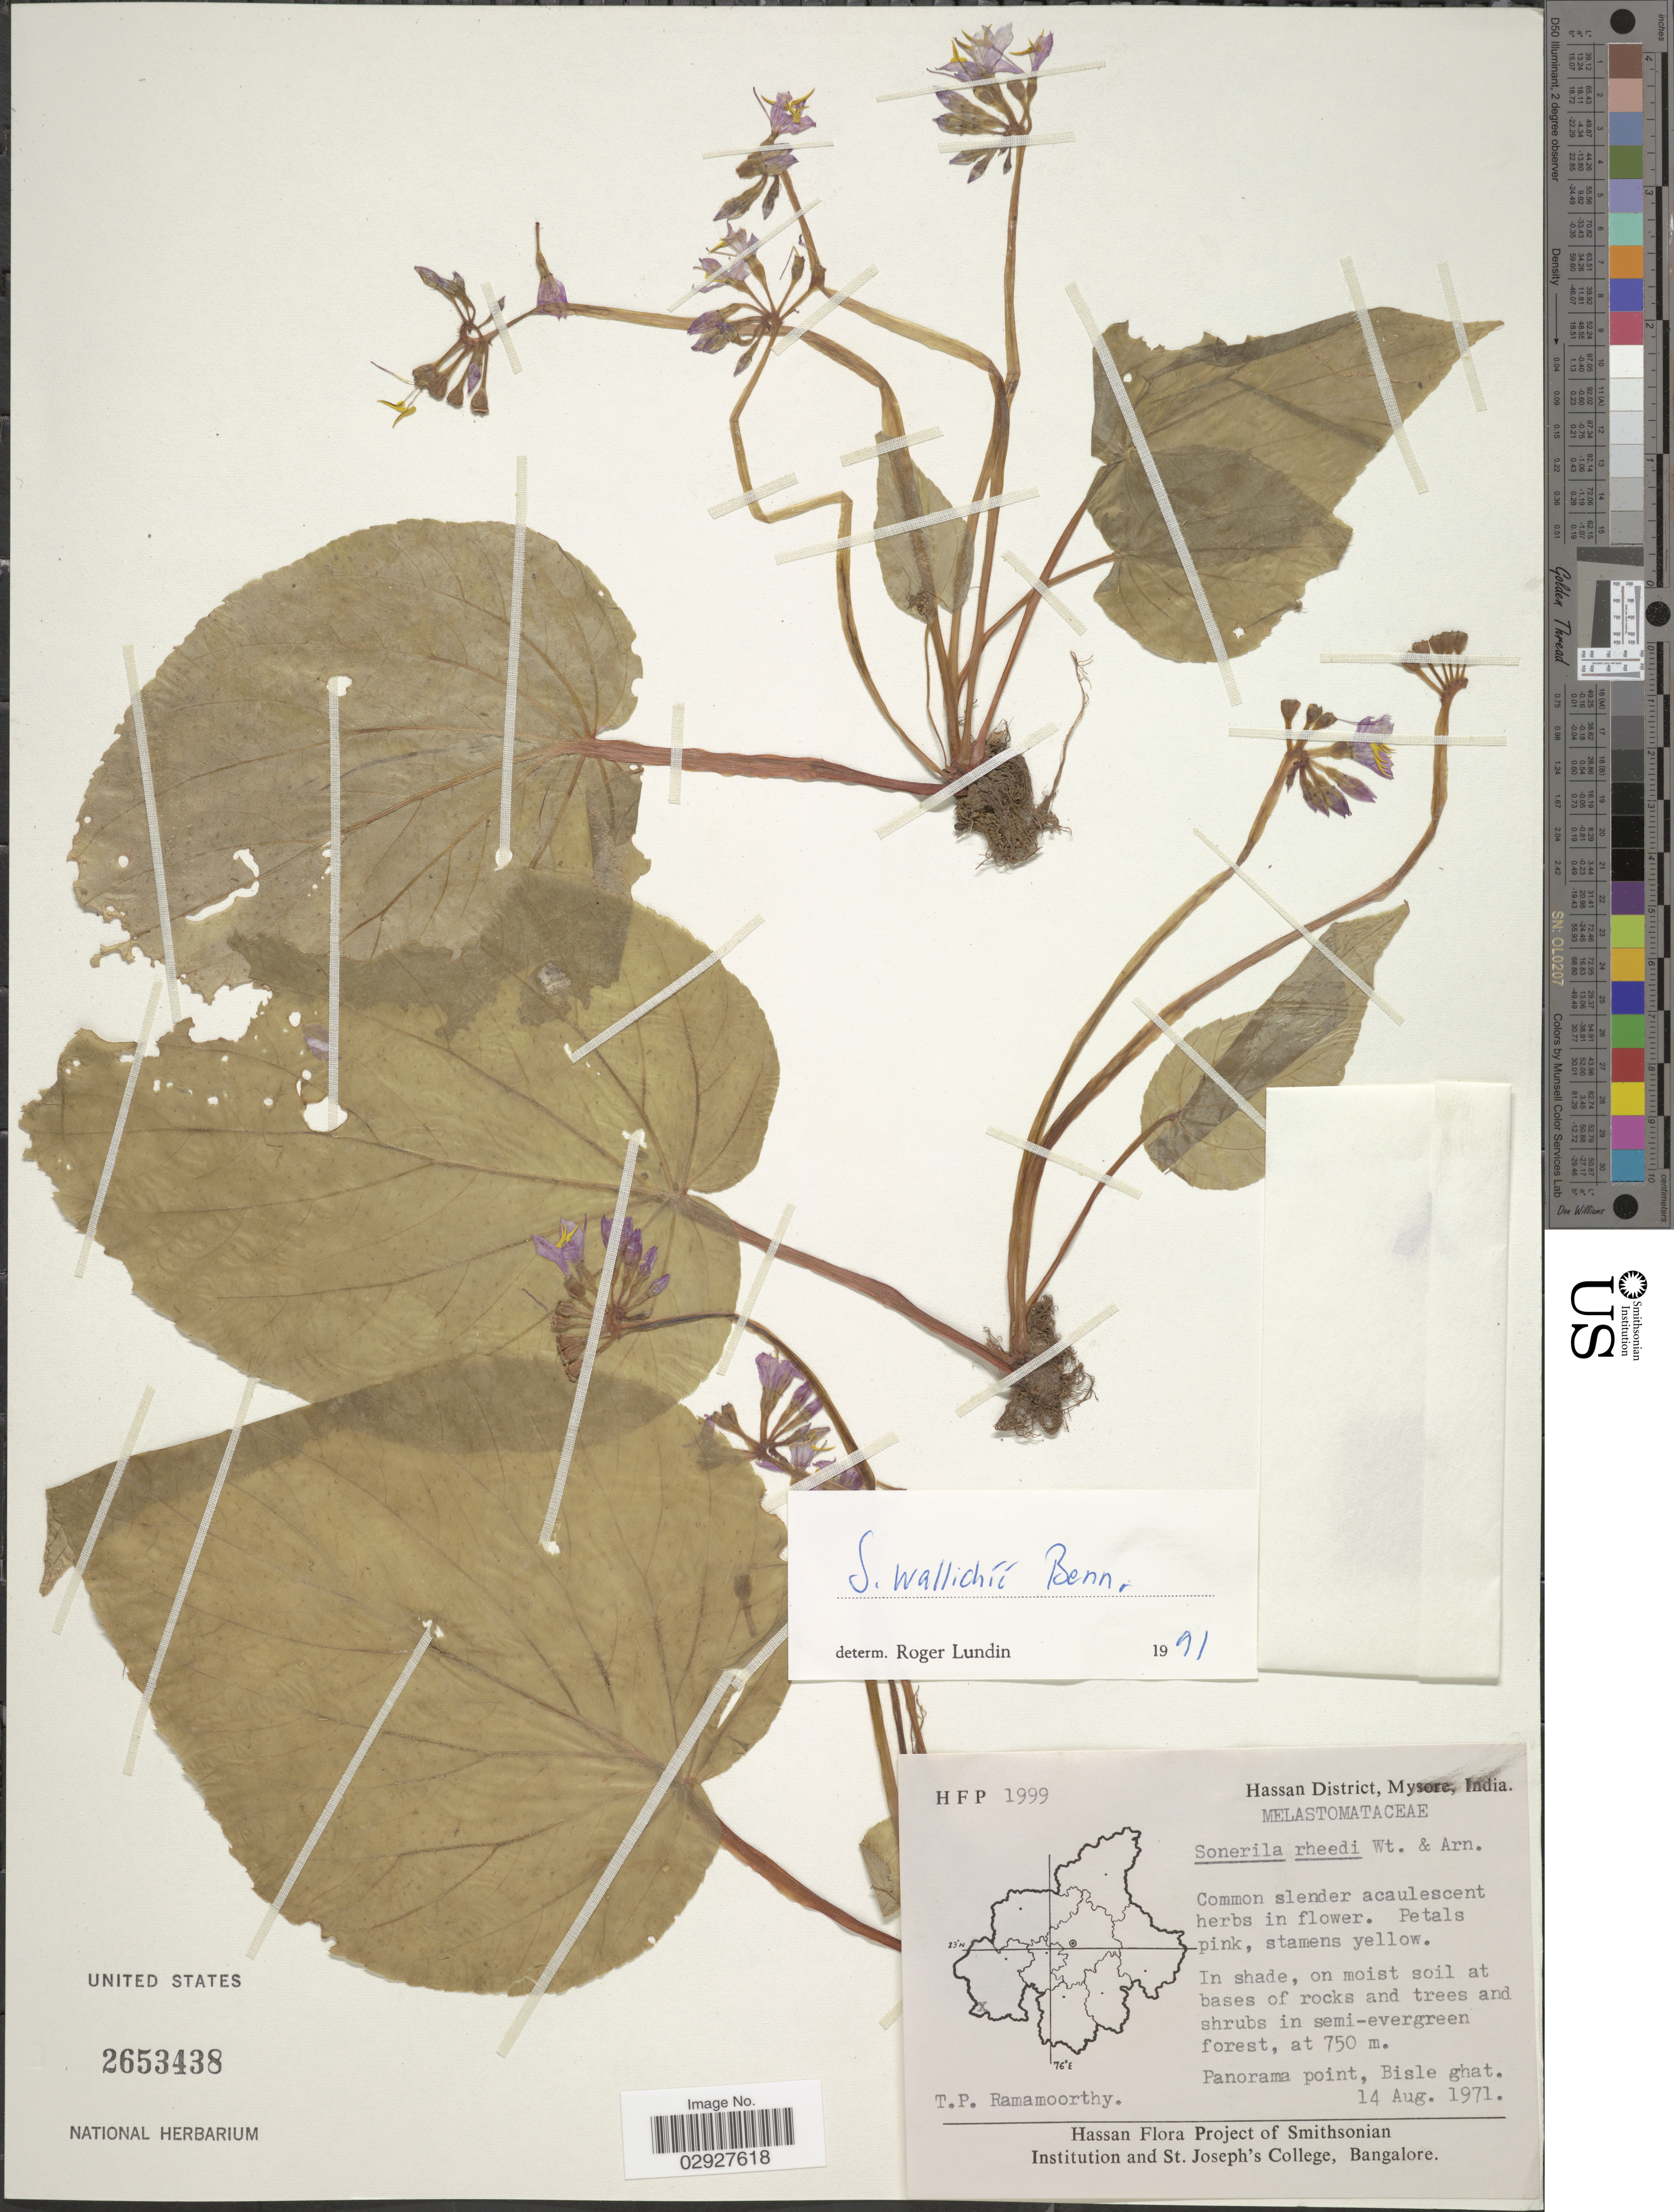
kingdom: Plantae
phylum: Tracheophyta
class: Magnoliopsida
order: Myrtales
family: Melastomataceae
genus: Sonerila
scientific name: Sonerila wallichii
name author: Benn.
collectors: T. P. Ramamoorthy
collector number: H F P1999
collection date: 1971-08-14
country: India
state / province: Karnataka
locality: Hassan District, Mysore. Panorama point, Bisle ghat.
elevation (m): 750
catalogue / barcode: US 2653438